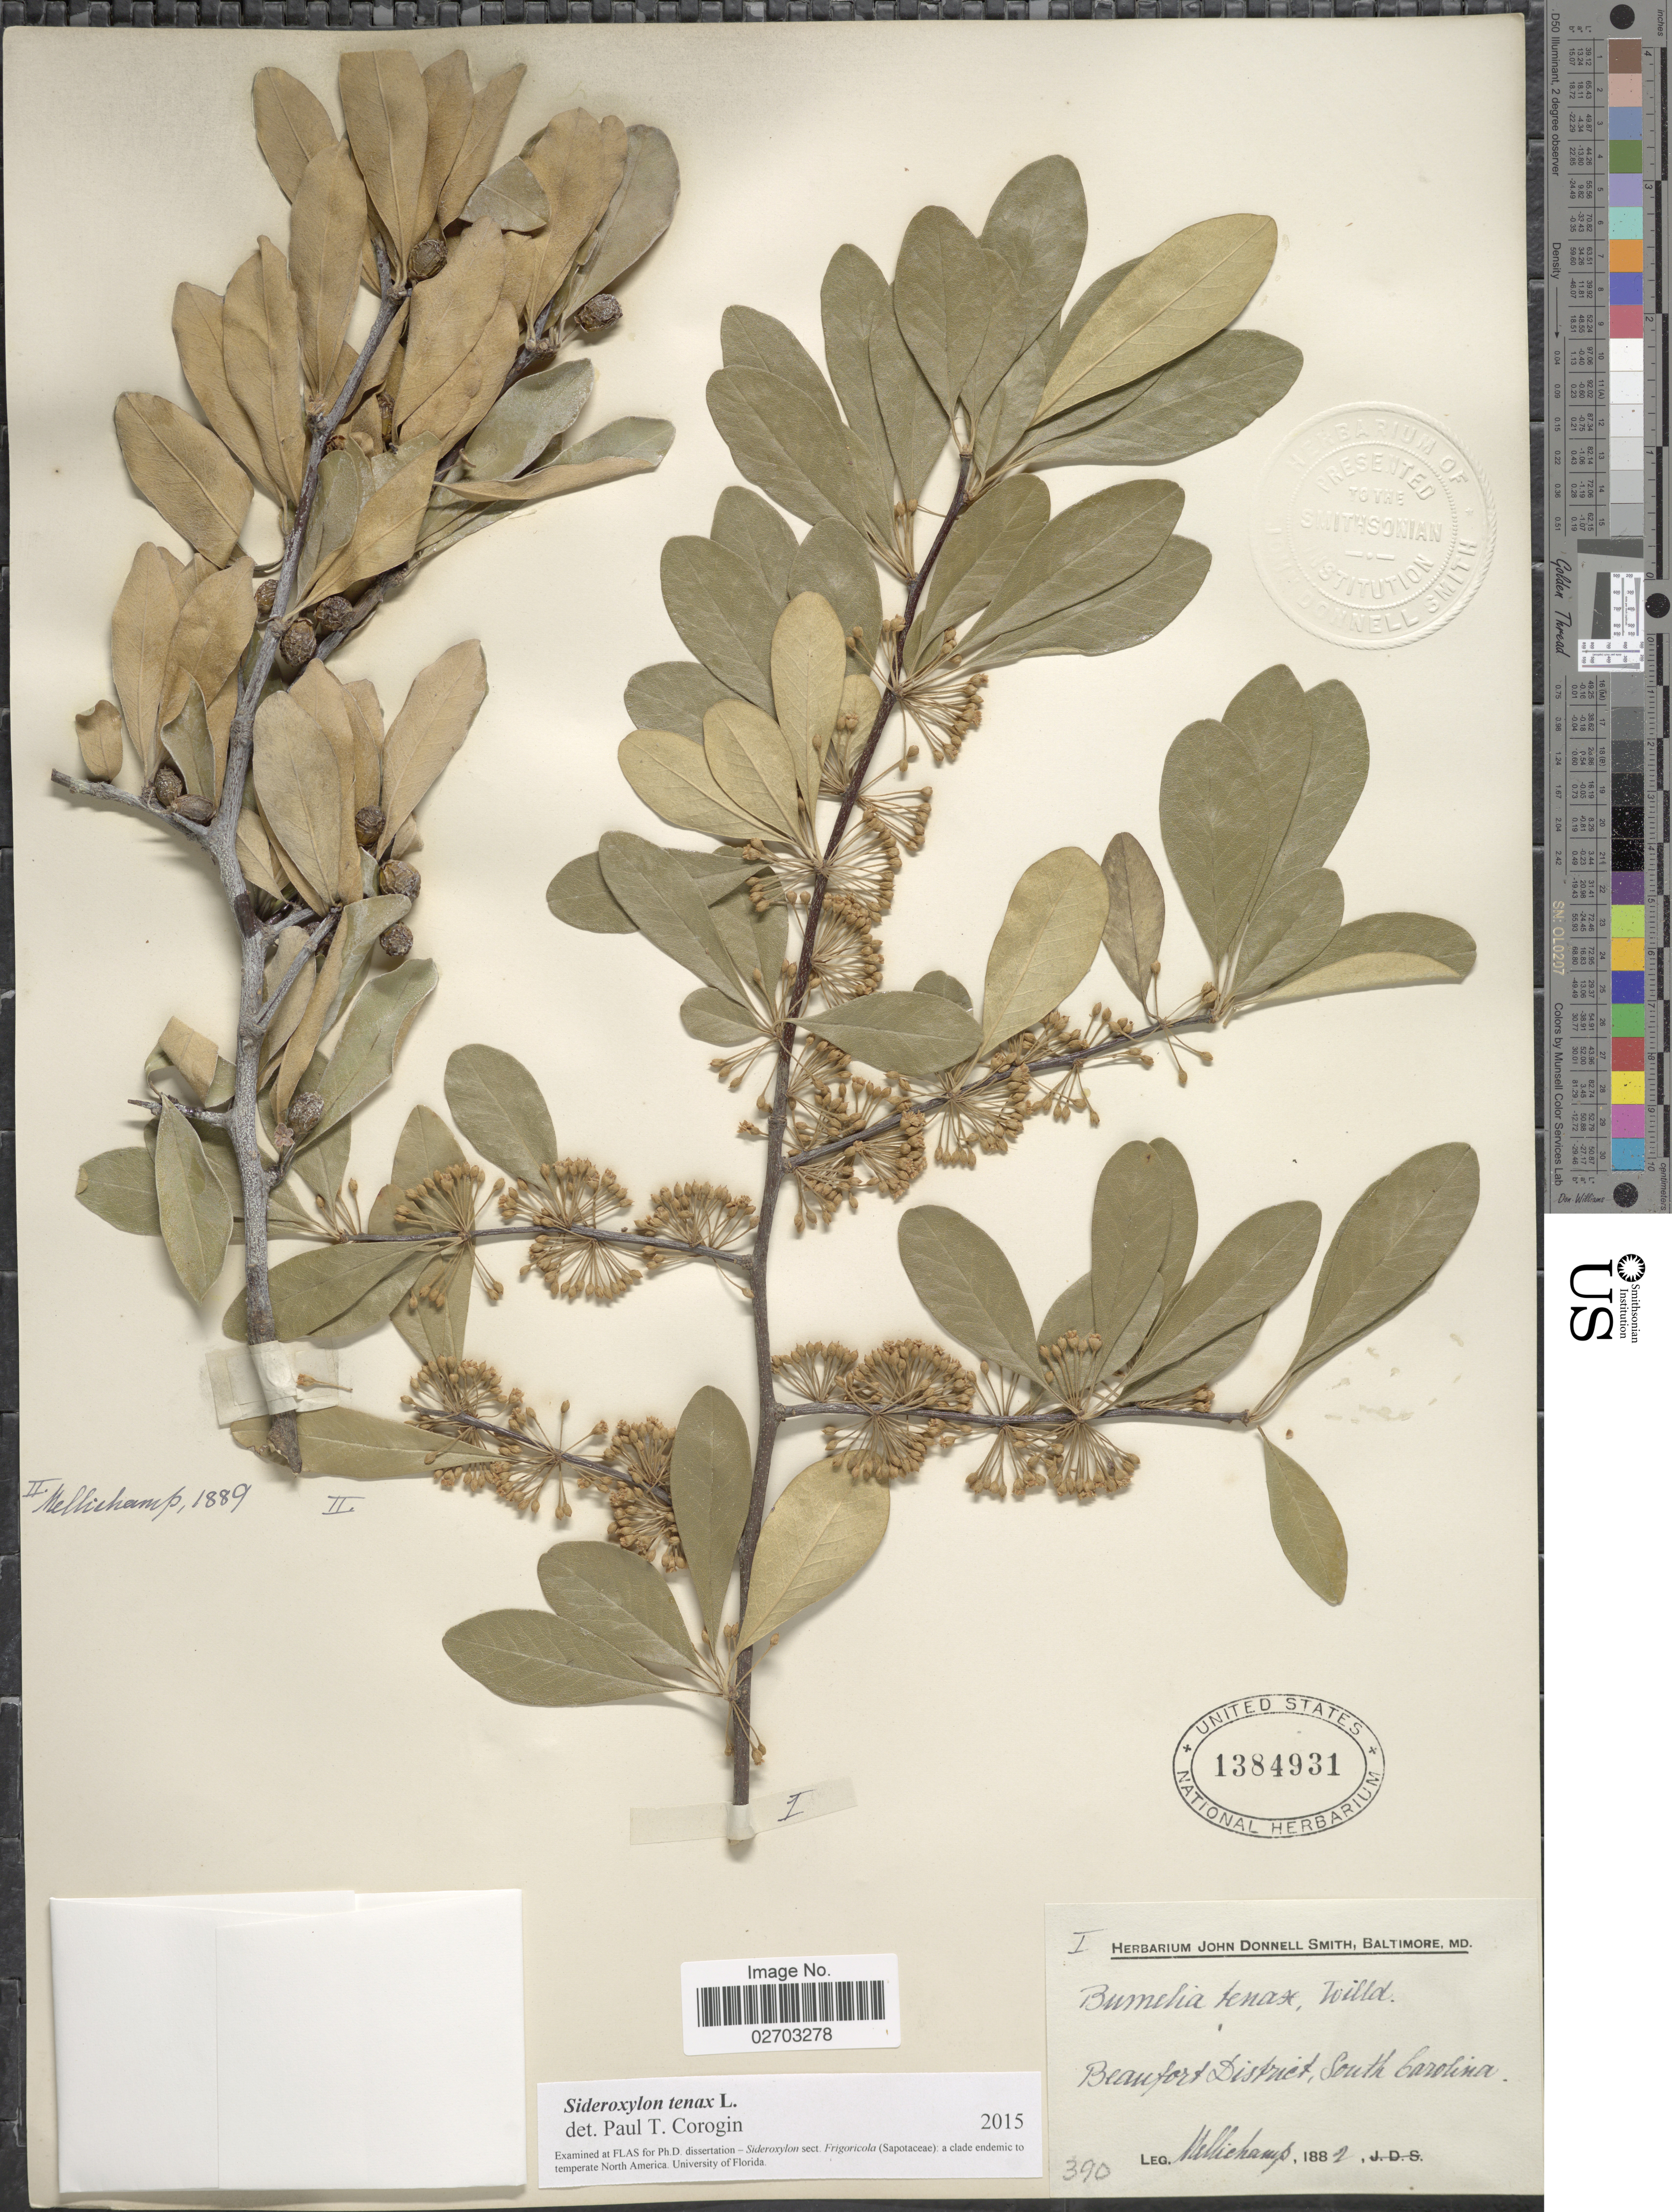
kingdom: Plantae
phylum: Tracheophyta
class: Magnoliopsida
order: Ericales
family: Sapotaceae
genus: Sideroxylon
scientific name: Sideroxylon tenax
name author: L.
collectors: -. Mellichamp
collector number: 390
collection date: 1882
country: United States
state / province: South Carolina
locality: Beaufort District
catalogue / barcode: US 1384931